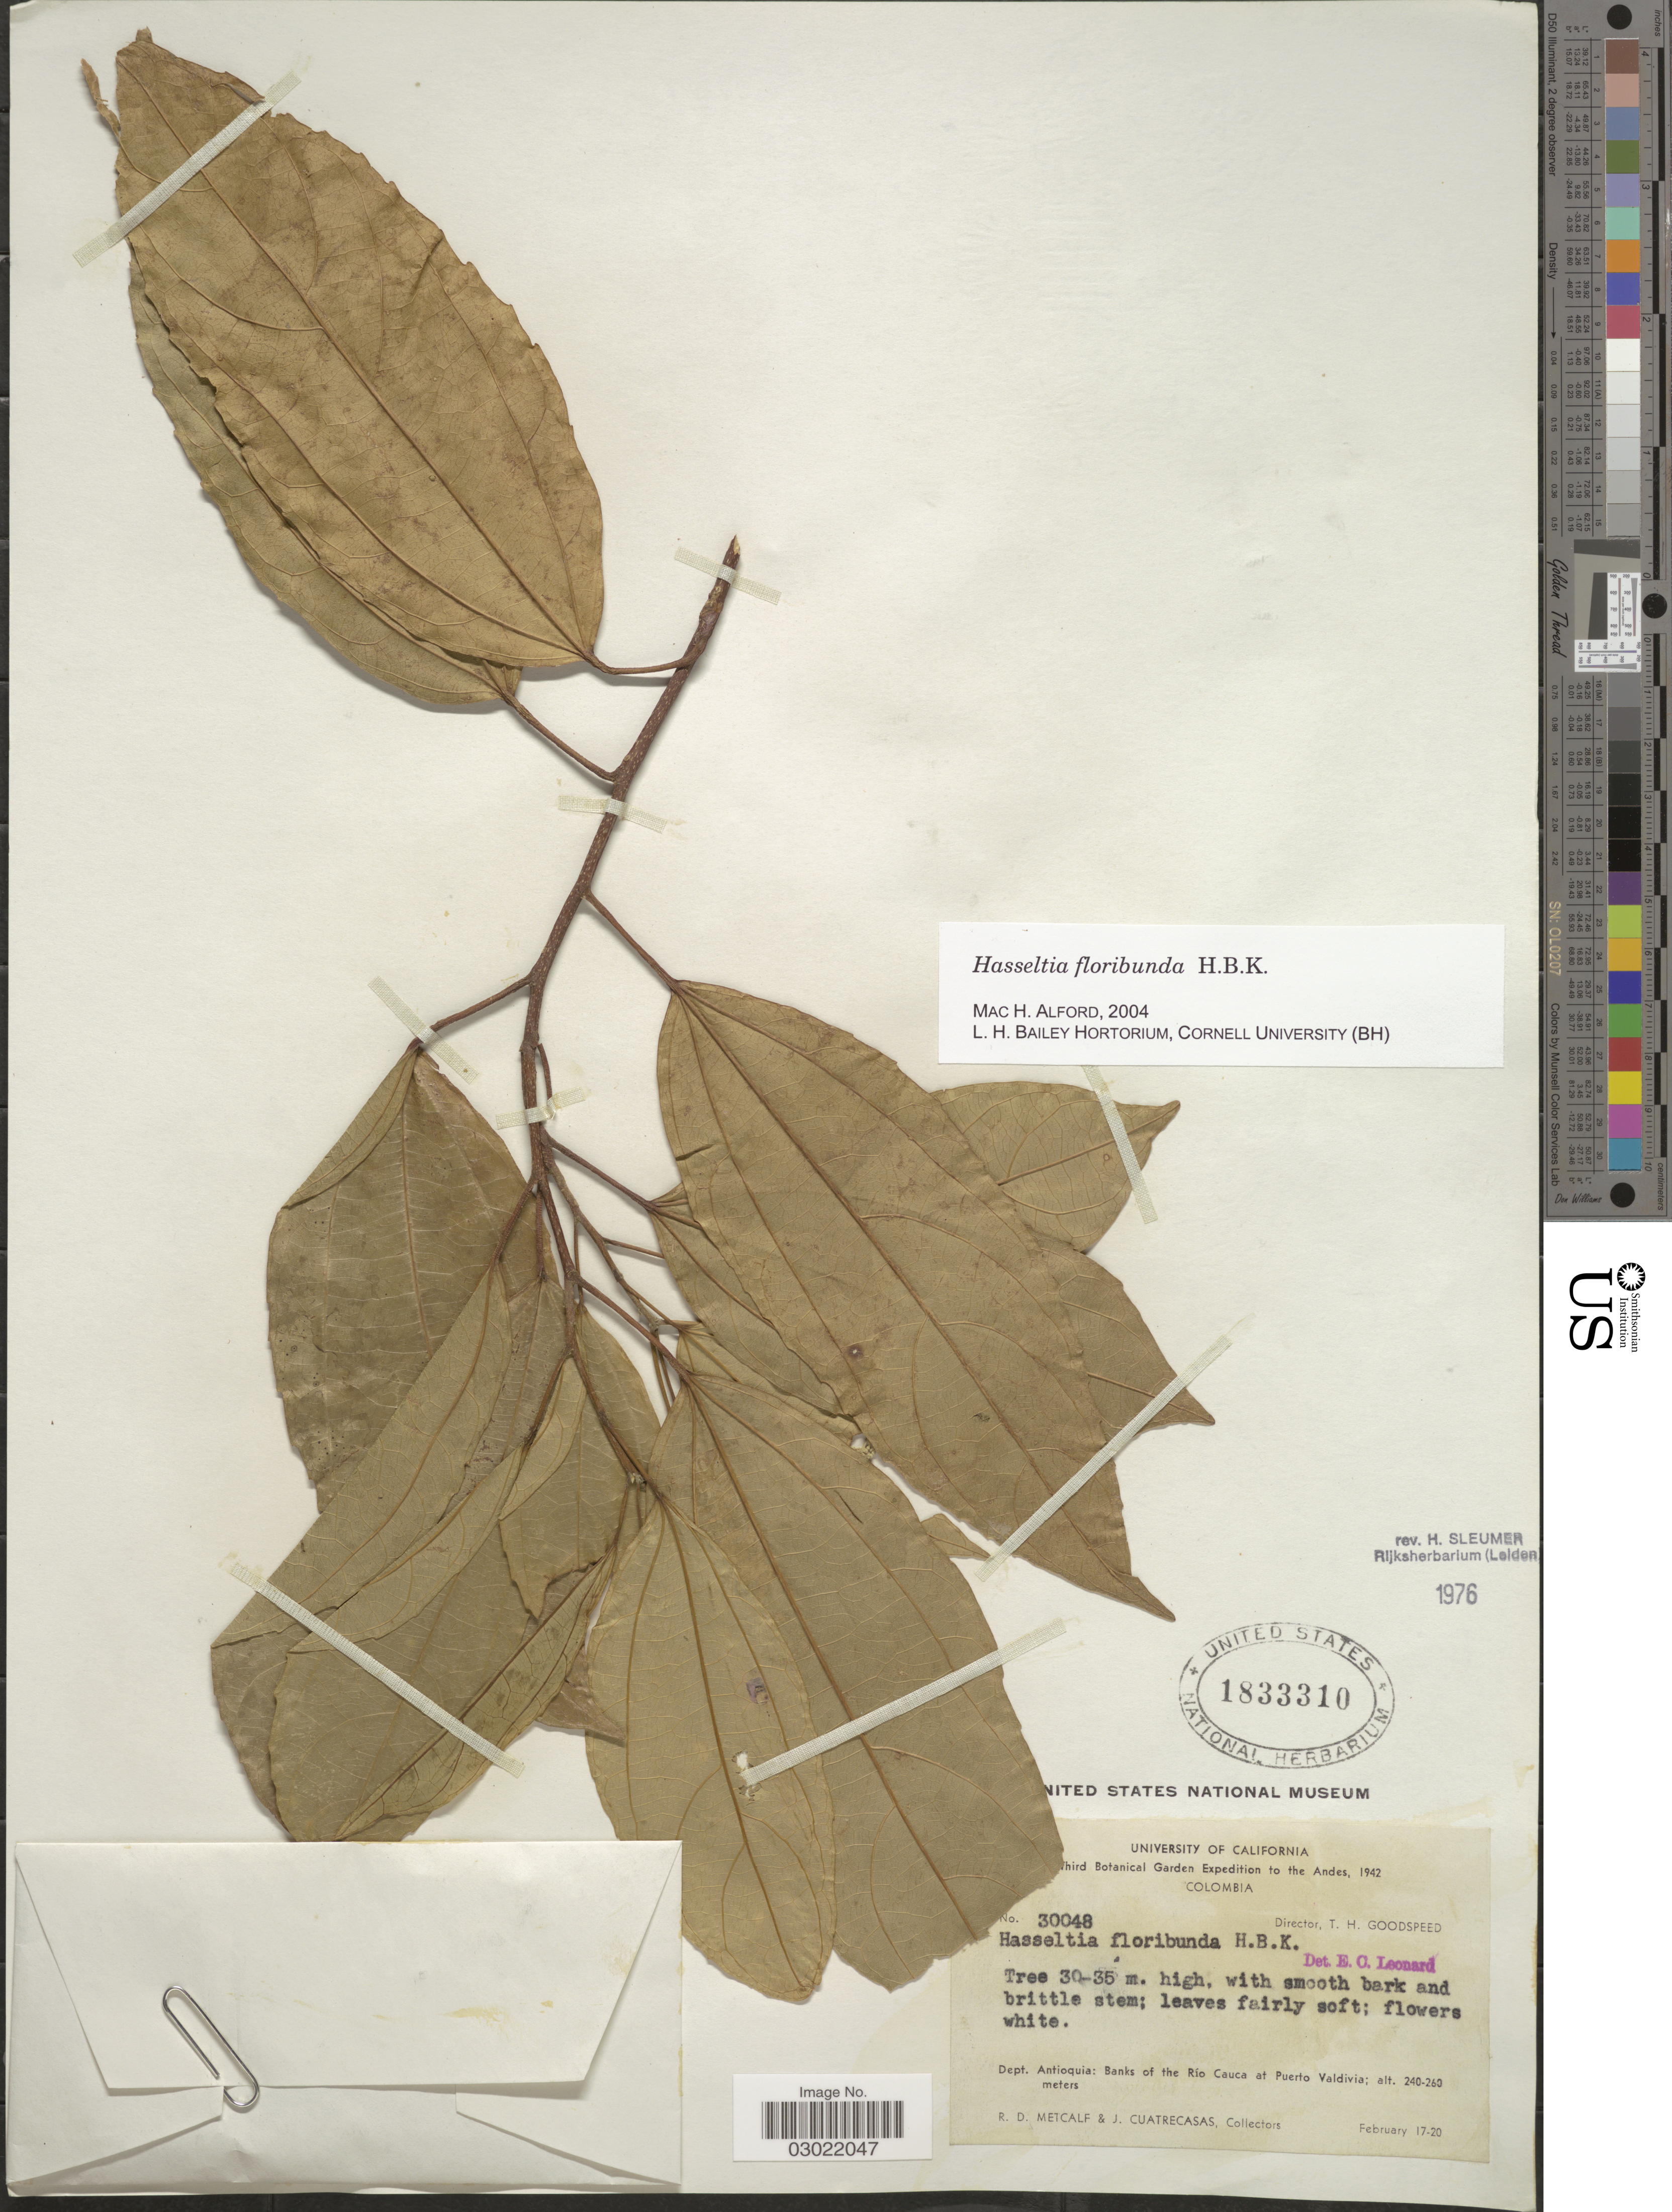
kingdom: Plantae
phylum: Tracheophyta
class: Magnoliopsida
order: Malpighiales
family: Salicaceae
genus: Hasseltia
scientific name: Hasseltia floribunda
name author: Kunth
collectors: R. D. Metcalf & J. Cuatrecasas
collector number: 30048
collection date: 1942-02-17/1942-02-20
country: Colombia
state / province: Antioquia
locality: The Andes. Dept. Antioquia: Banks of the Río Cauca at Puerto Valdivia.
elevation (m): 240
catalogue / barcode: US 1833310